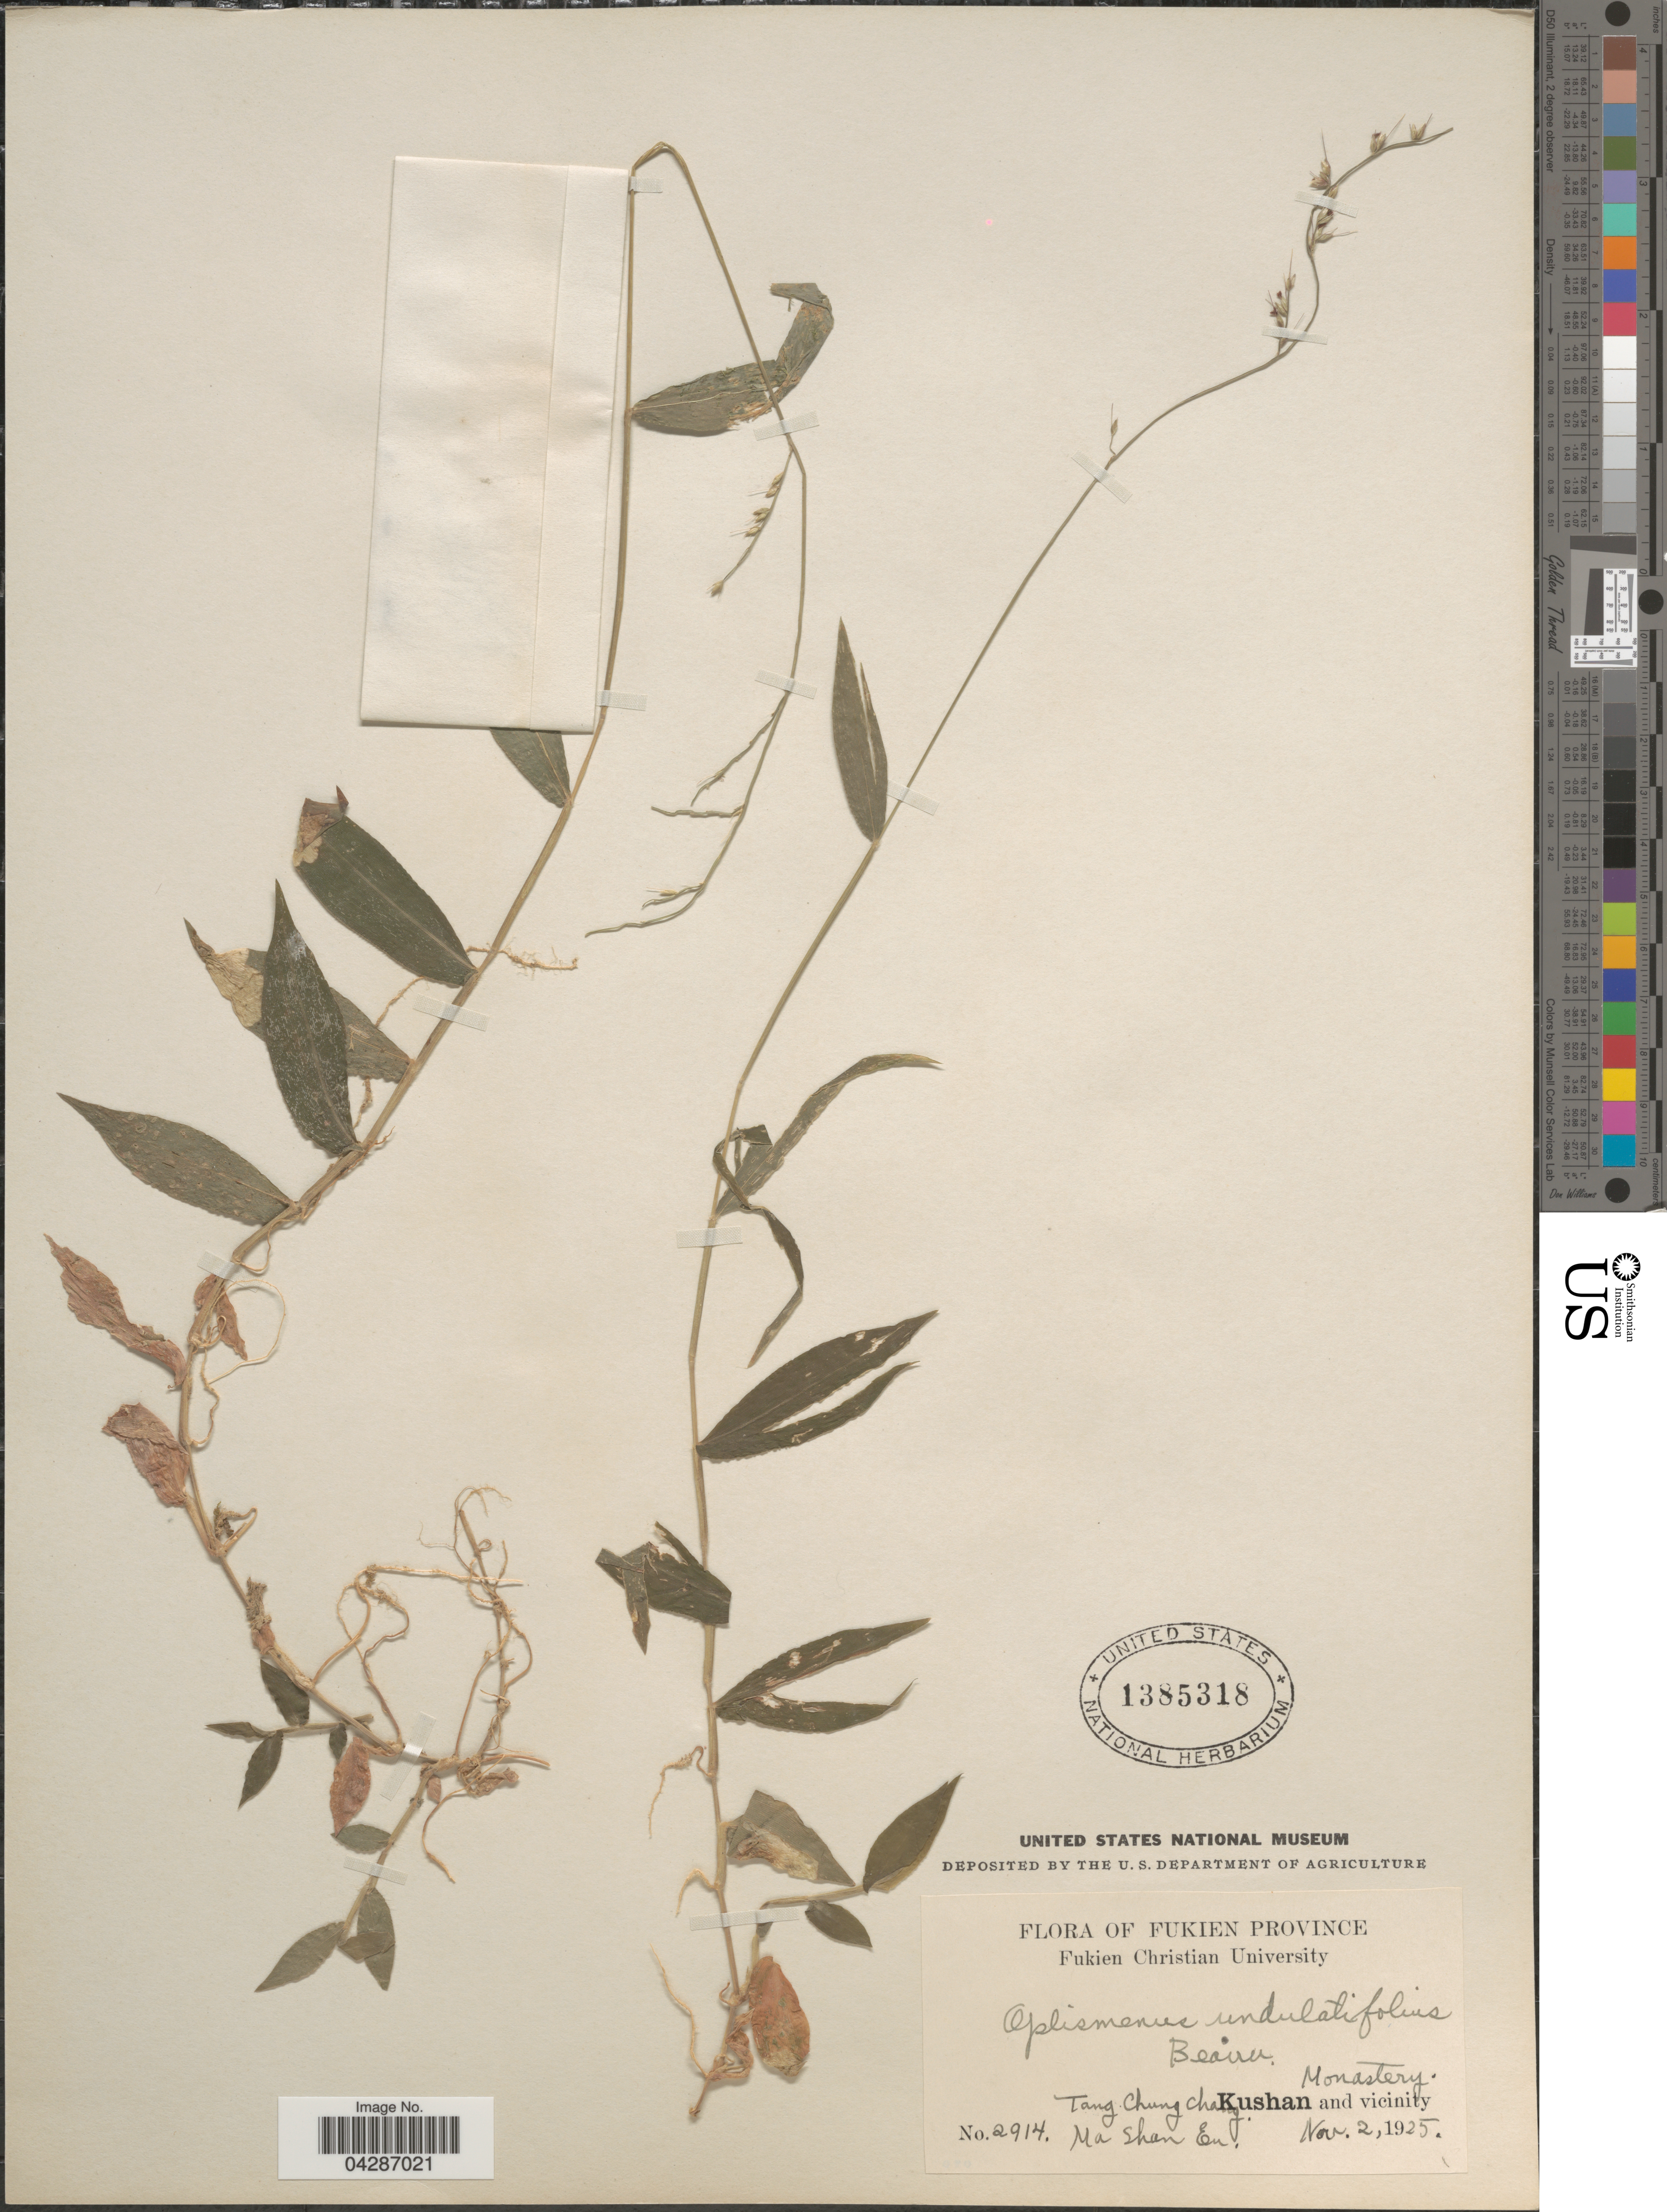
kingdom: Plantae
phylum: Tracheophyta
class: Liliopsida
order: Poales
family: Poaceae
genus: Oplismenus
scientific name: Oplismenus compositus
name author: (L.) P. Beauv.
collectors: T. C. Chang & M. En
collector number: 2914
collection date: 1925-11-02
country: China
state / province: Fujian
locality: Fukien Province. Beauv [interpreted]. Monastery. Kushan and vicinity.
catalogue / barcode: US 1385318